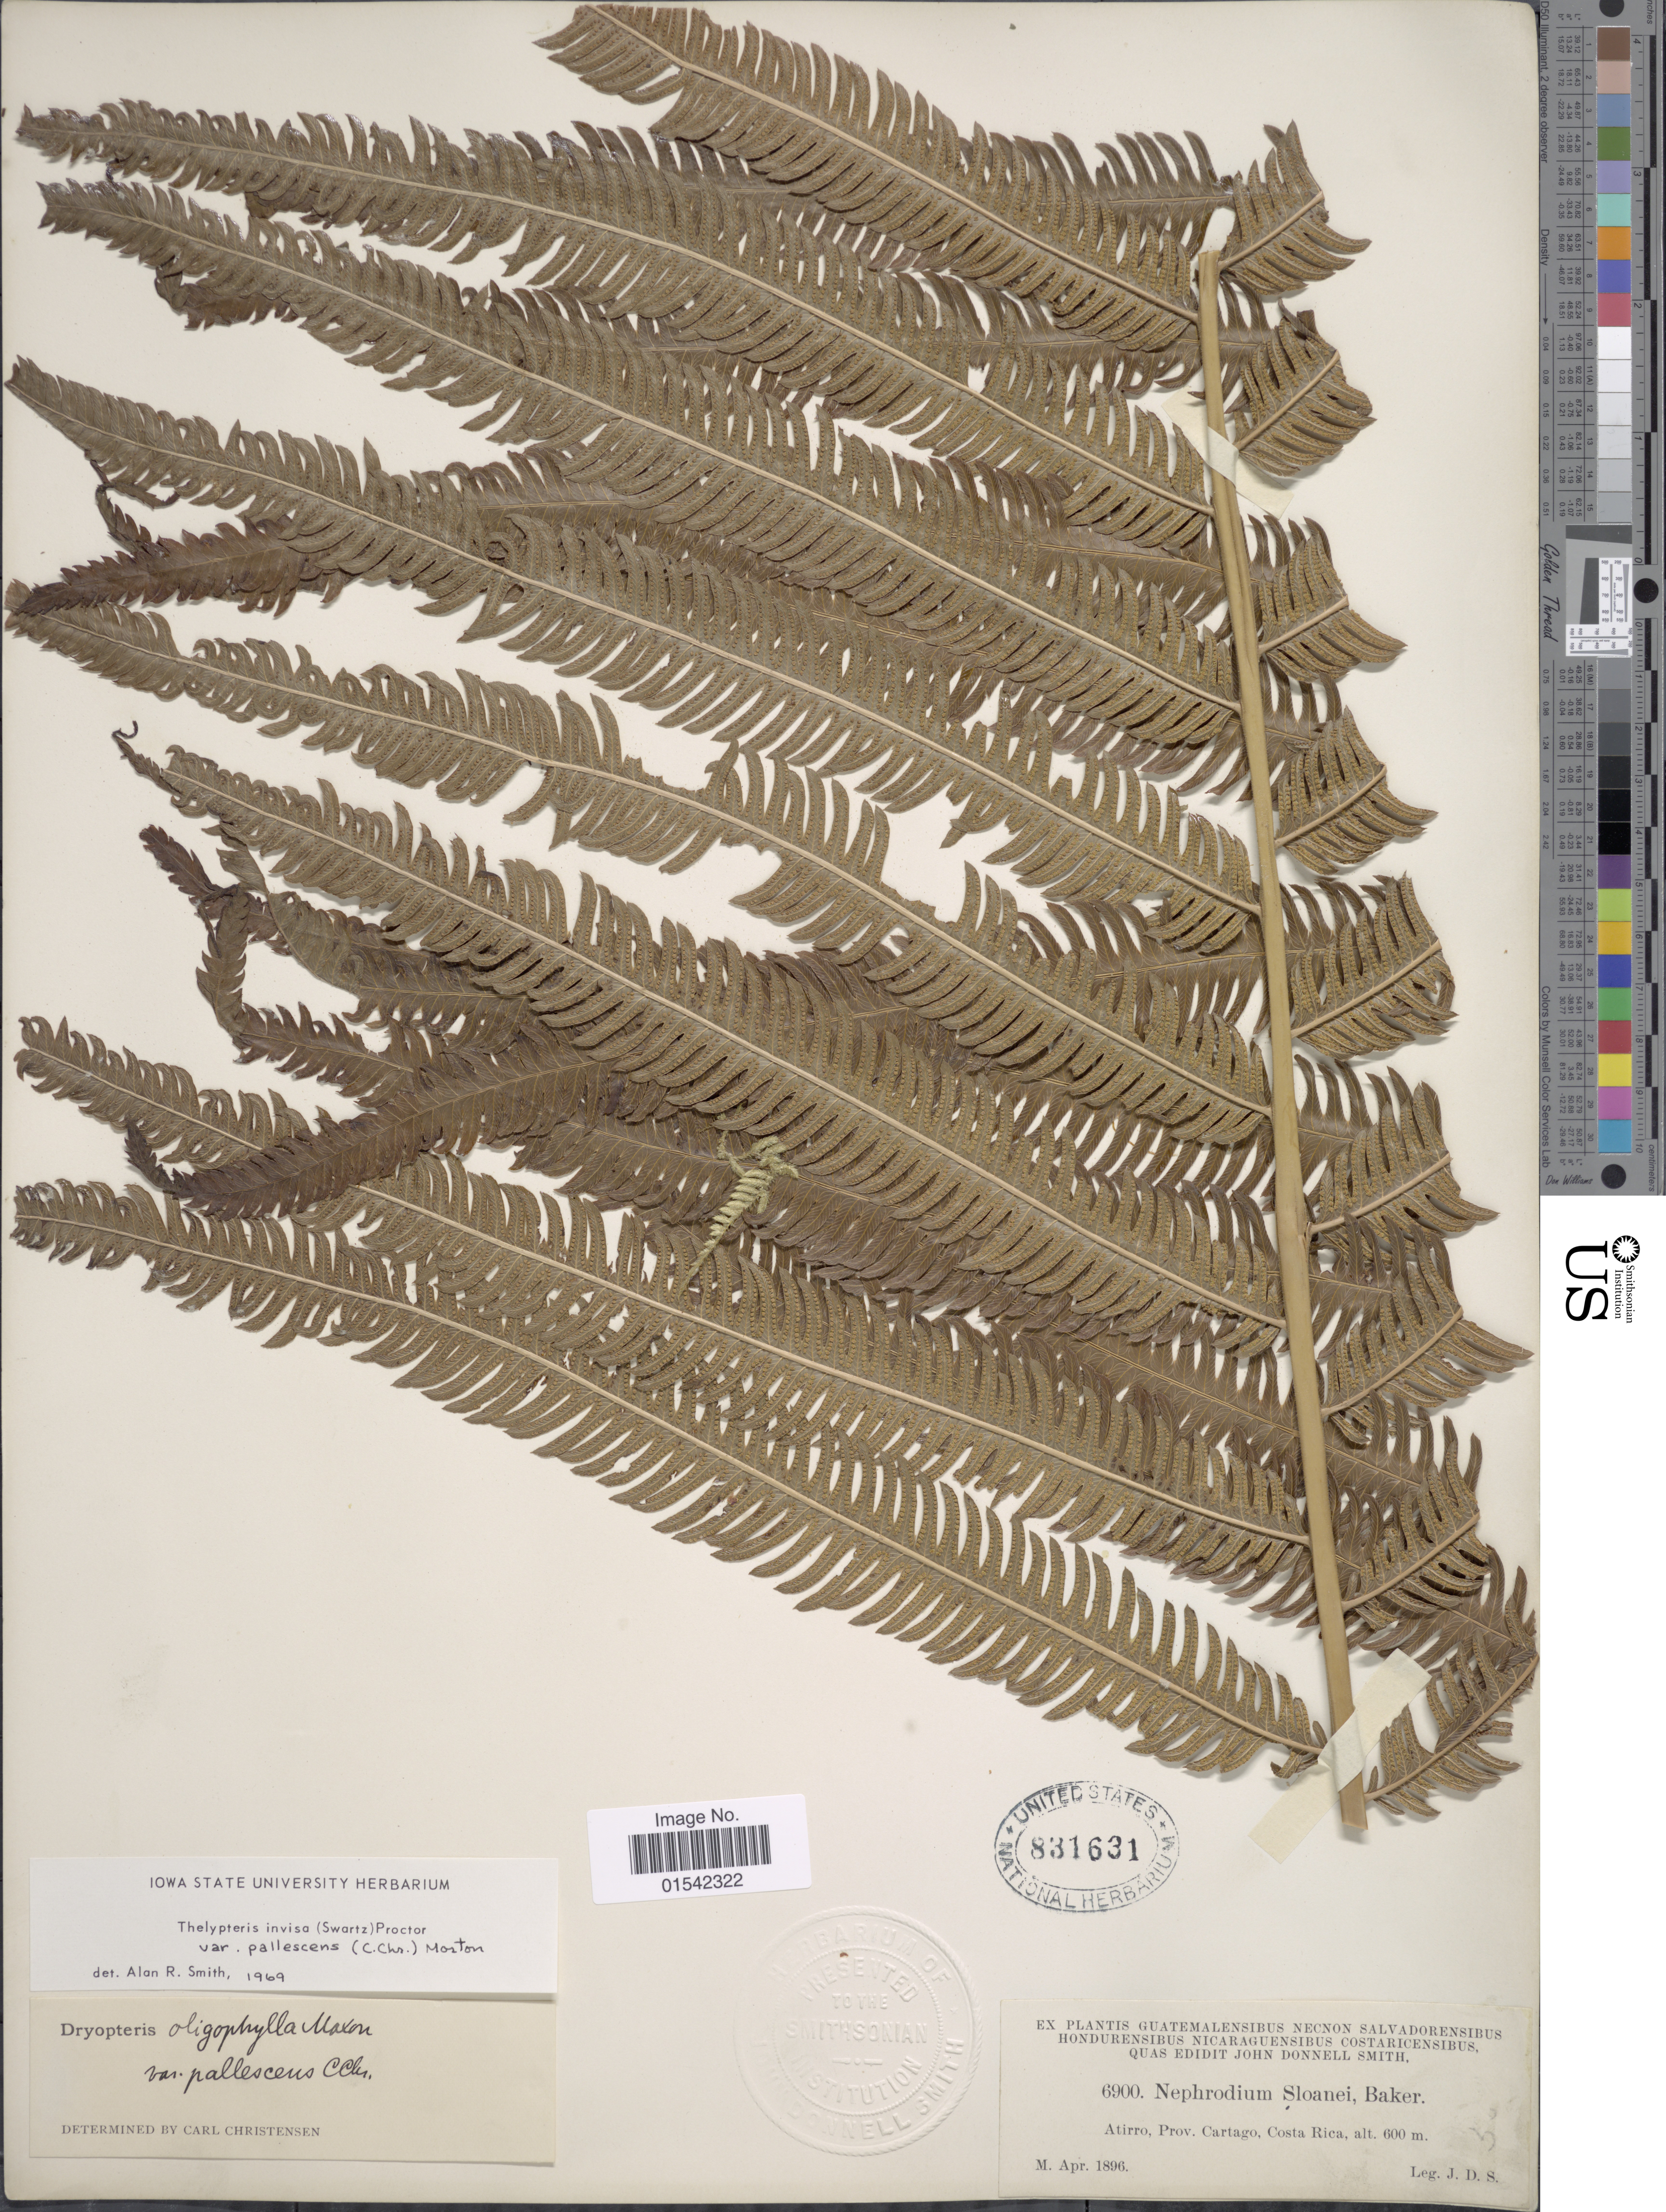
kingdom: Plantae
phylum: Tracheophyta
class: Polypodiopsida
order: Polypodiales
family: Thelypteridaceae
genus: Cyclosorus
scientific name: Cyclosorus grandis (A.R. Sm.) comb. nov., ined 2015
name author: (A.R. Sm.)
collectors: J. Donnell Smith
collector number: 6900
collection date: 1896-04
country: Costa Rica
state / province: Cartago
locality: Atirro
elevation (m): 600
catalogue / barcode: US 831631